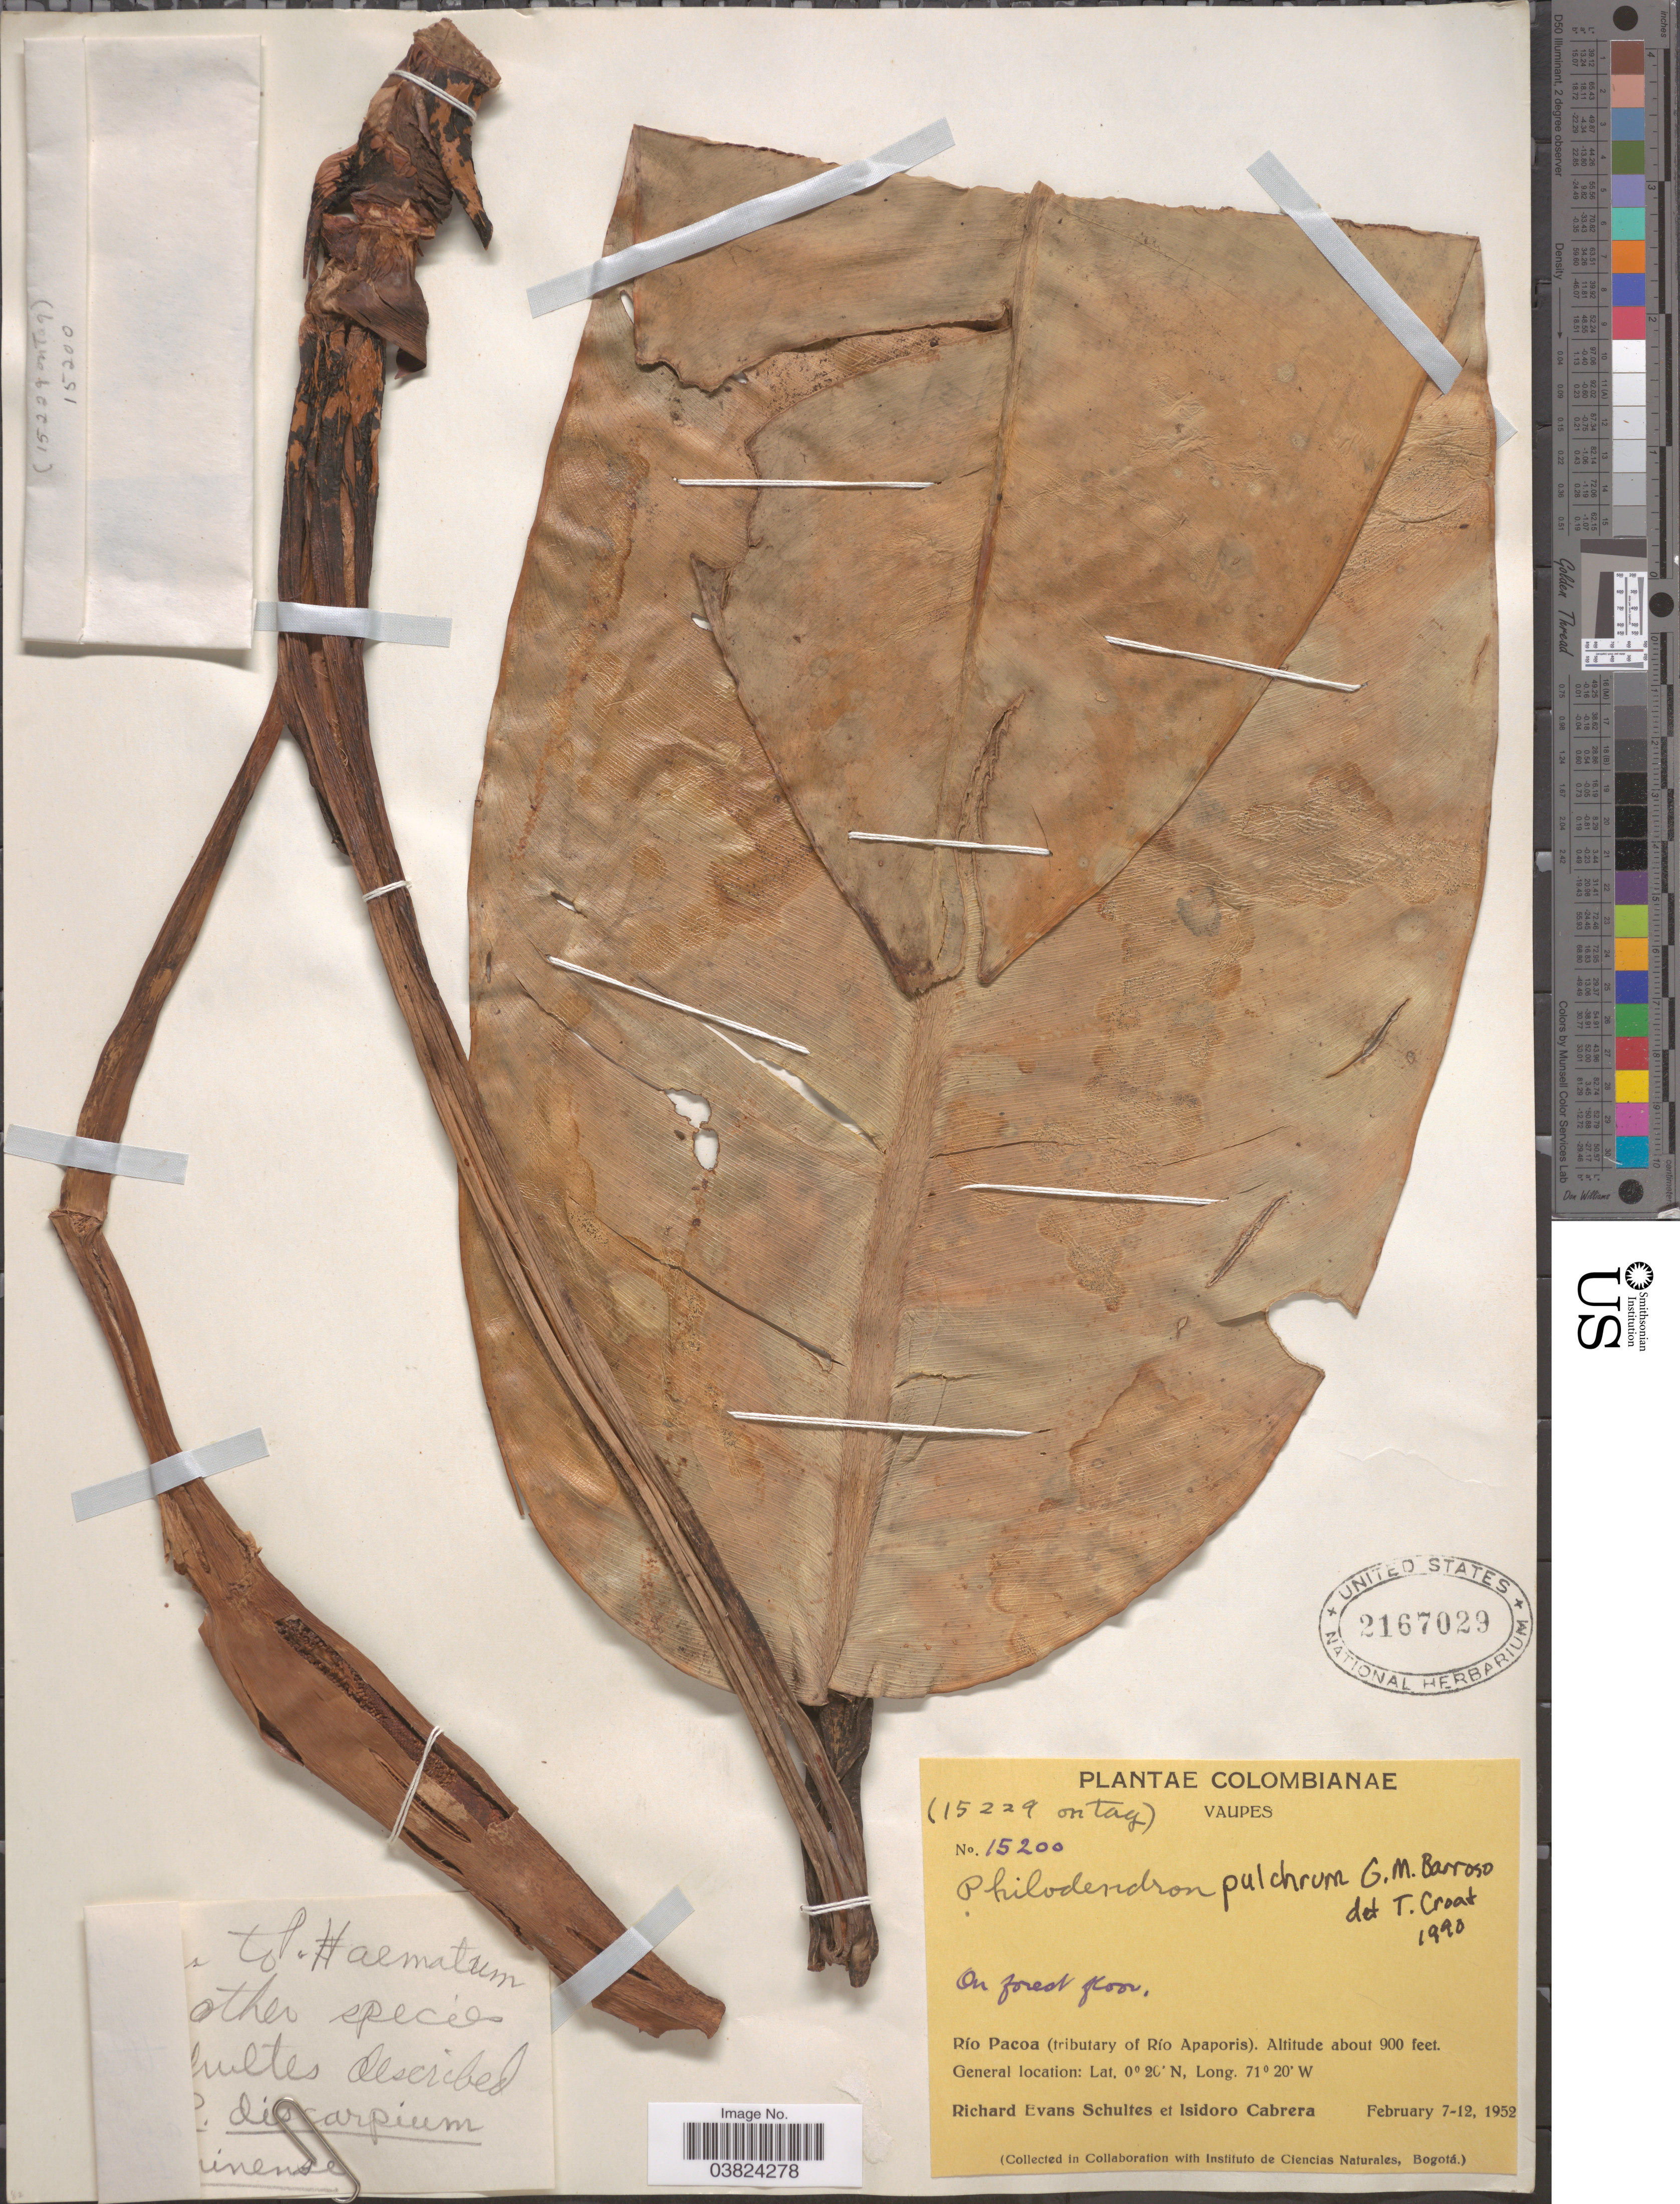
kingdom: Plantae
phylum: Tracheophyta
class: Liliopsida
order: Alismatales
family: Araceae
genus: Philodendron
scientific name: Philodendron pulchrum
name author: G.M. Barroso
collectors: R. E. Schultes & I. Cabrera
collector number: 15200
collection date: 1952-02-07/1952-02-12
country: Colombia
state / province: Vaupés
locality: Río Pacoa (tributary of Río Apaporis).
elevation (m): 274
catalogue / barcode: US 2167029